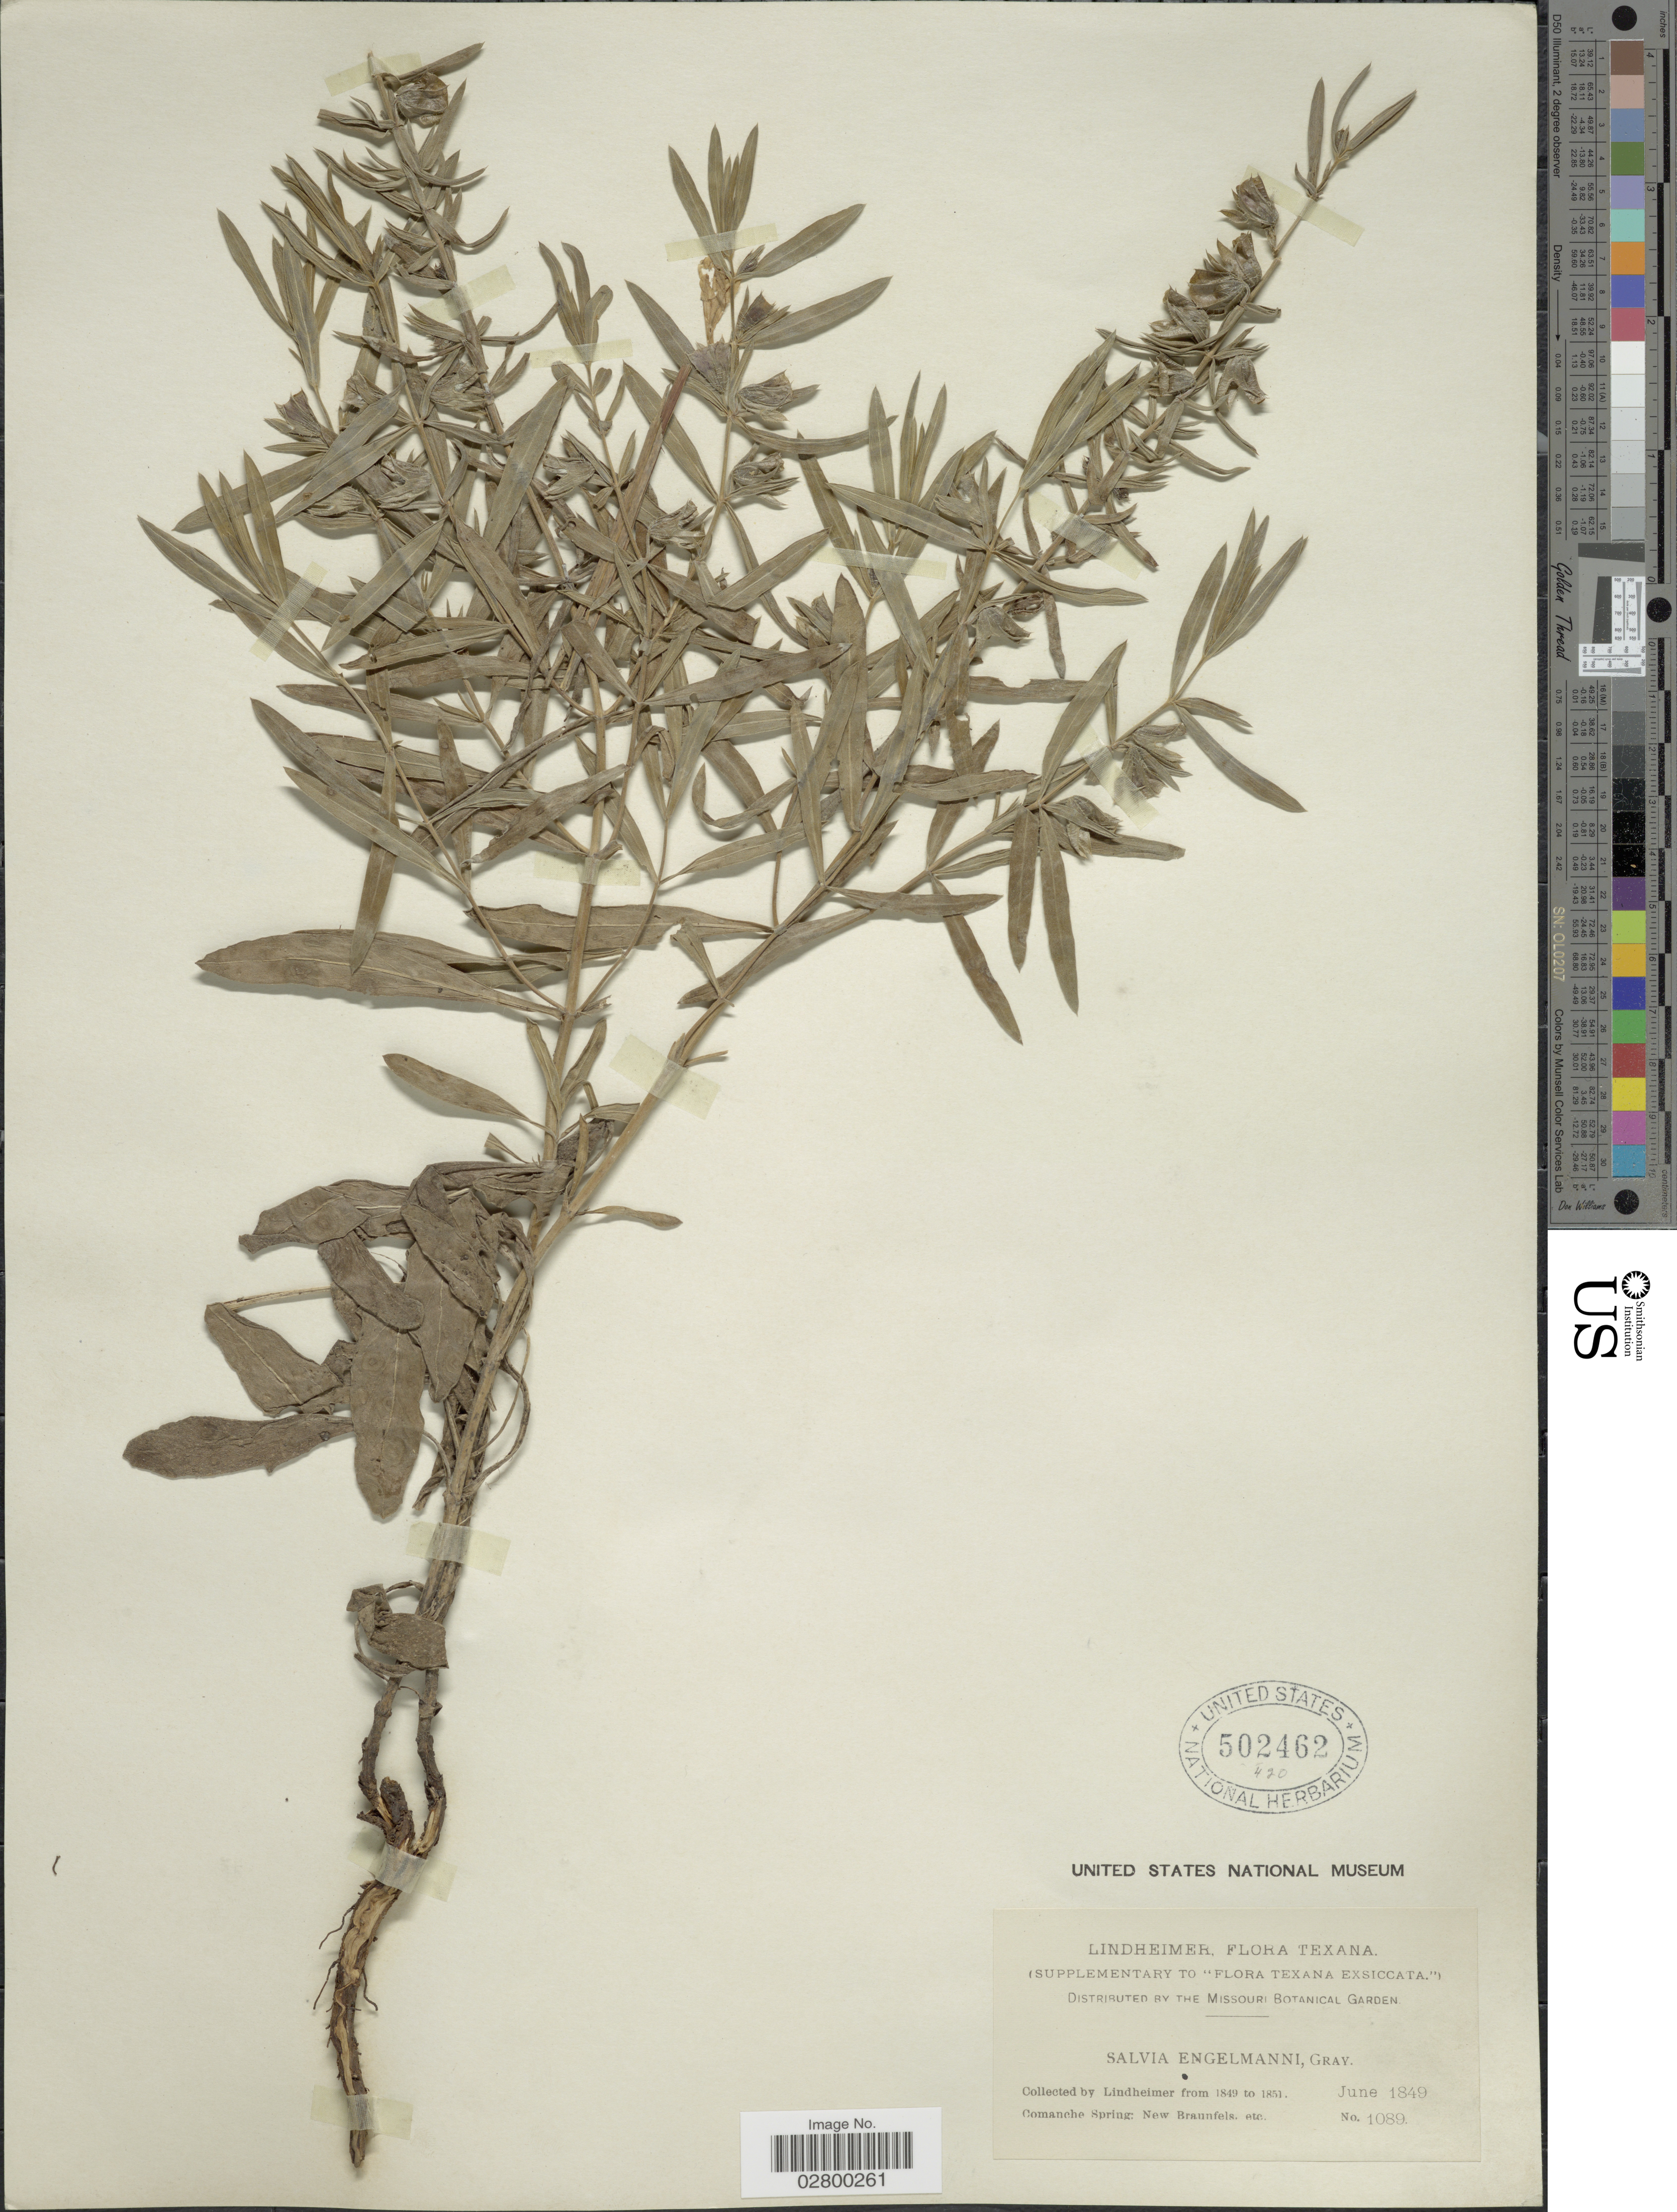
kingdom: Plantae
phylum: Tracheophyta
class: Magnoliopsida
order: Lamiales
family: Lamiaceae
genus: Salvia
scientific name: Salvia texana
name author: (Scheele) Torr.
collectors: -. Lindheimer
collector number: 1089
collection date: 1849-06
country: United States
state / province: Texas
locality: Comanche Spring: New Braunfels, etc.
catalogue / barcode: US 502462